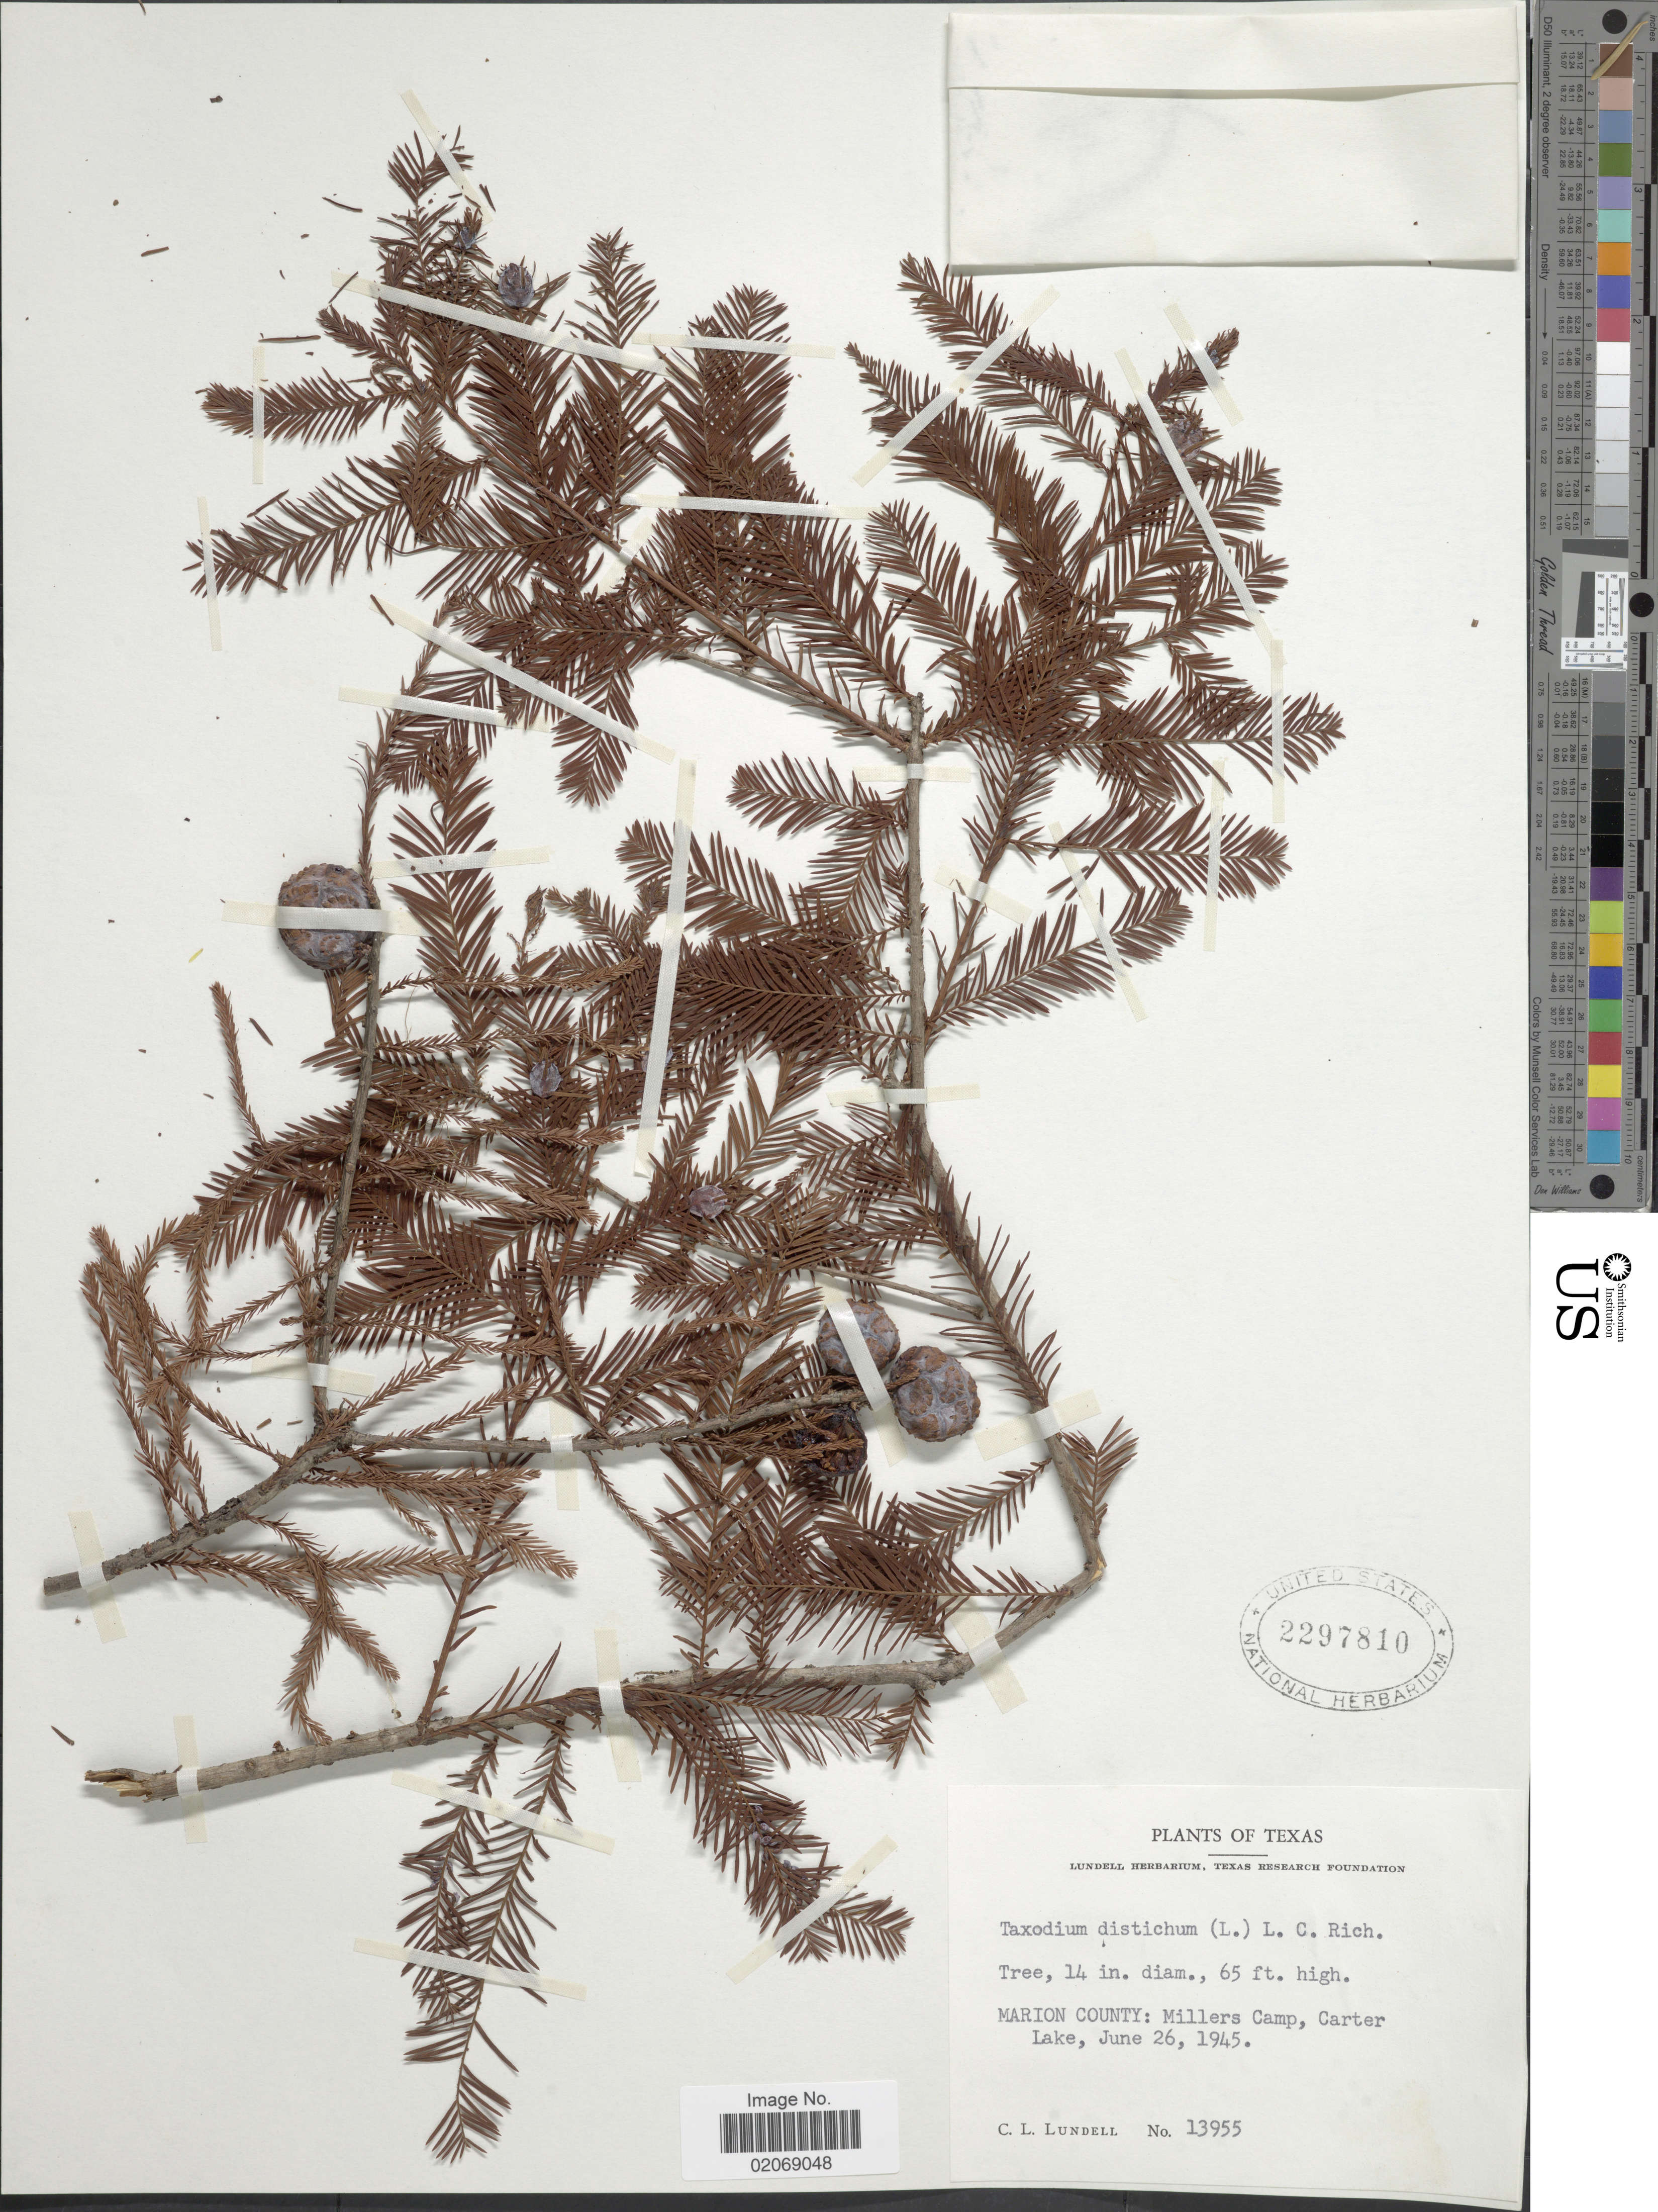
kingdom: Plantae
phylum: Tracheophyta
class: Pinopsida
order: Pinales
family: Cupressaceae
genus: Taxodium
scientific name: Taxodium distichum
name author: (L.) Rich.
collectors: C. L. Lundell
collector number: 13955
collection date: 1945-06-26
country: United States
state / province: Texas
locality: Marion County: millers Camp, Carter lake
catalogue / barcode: US 2297810